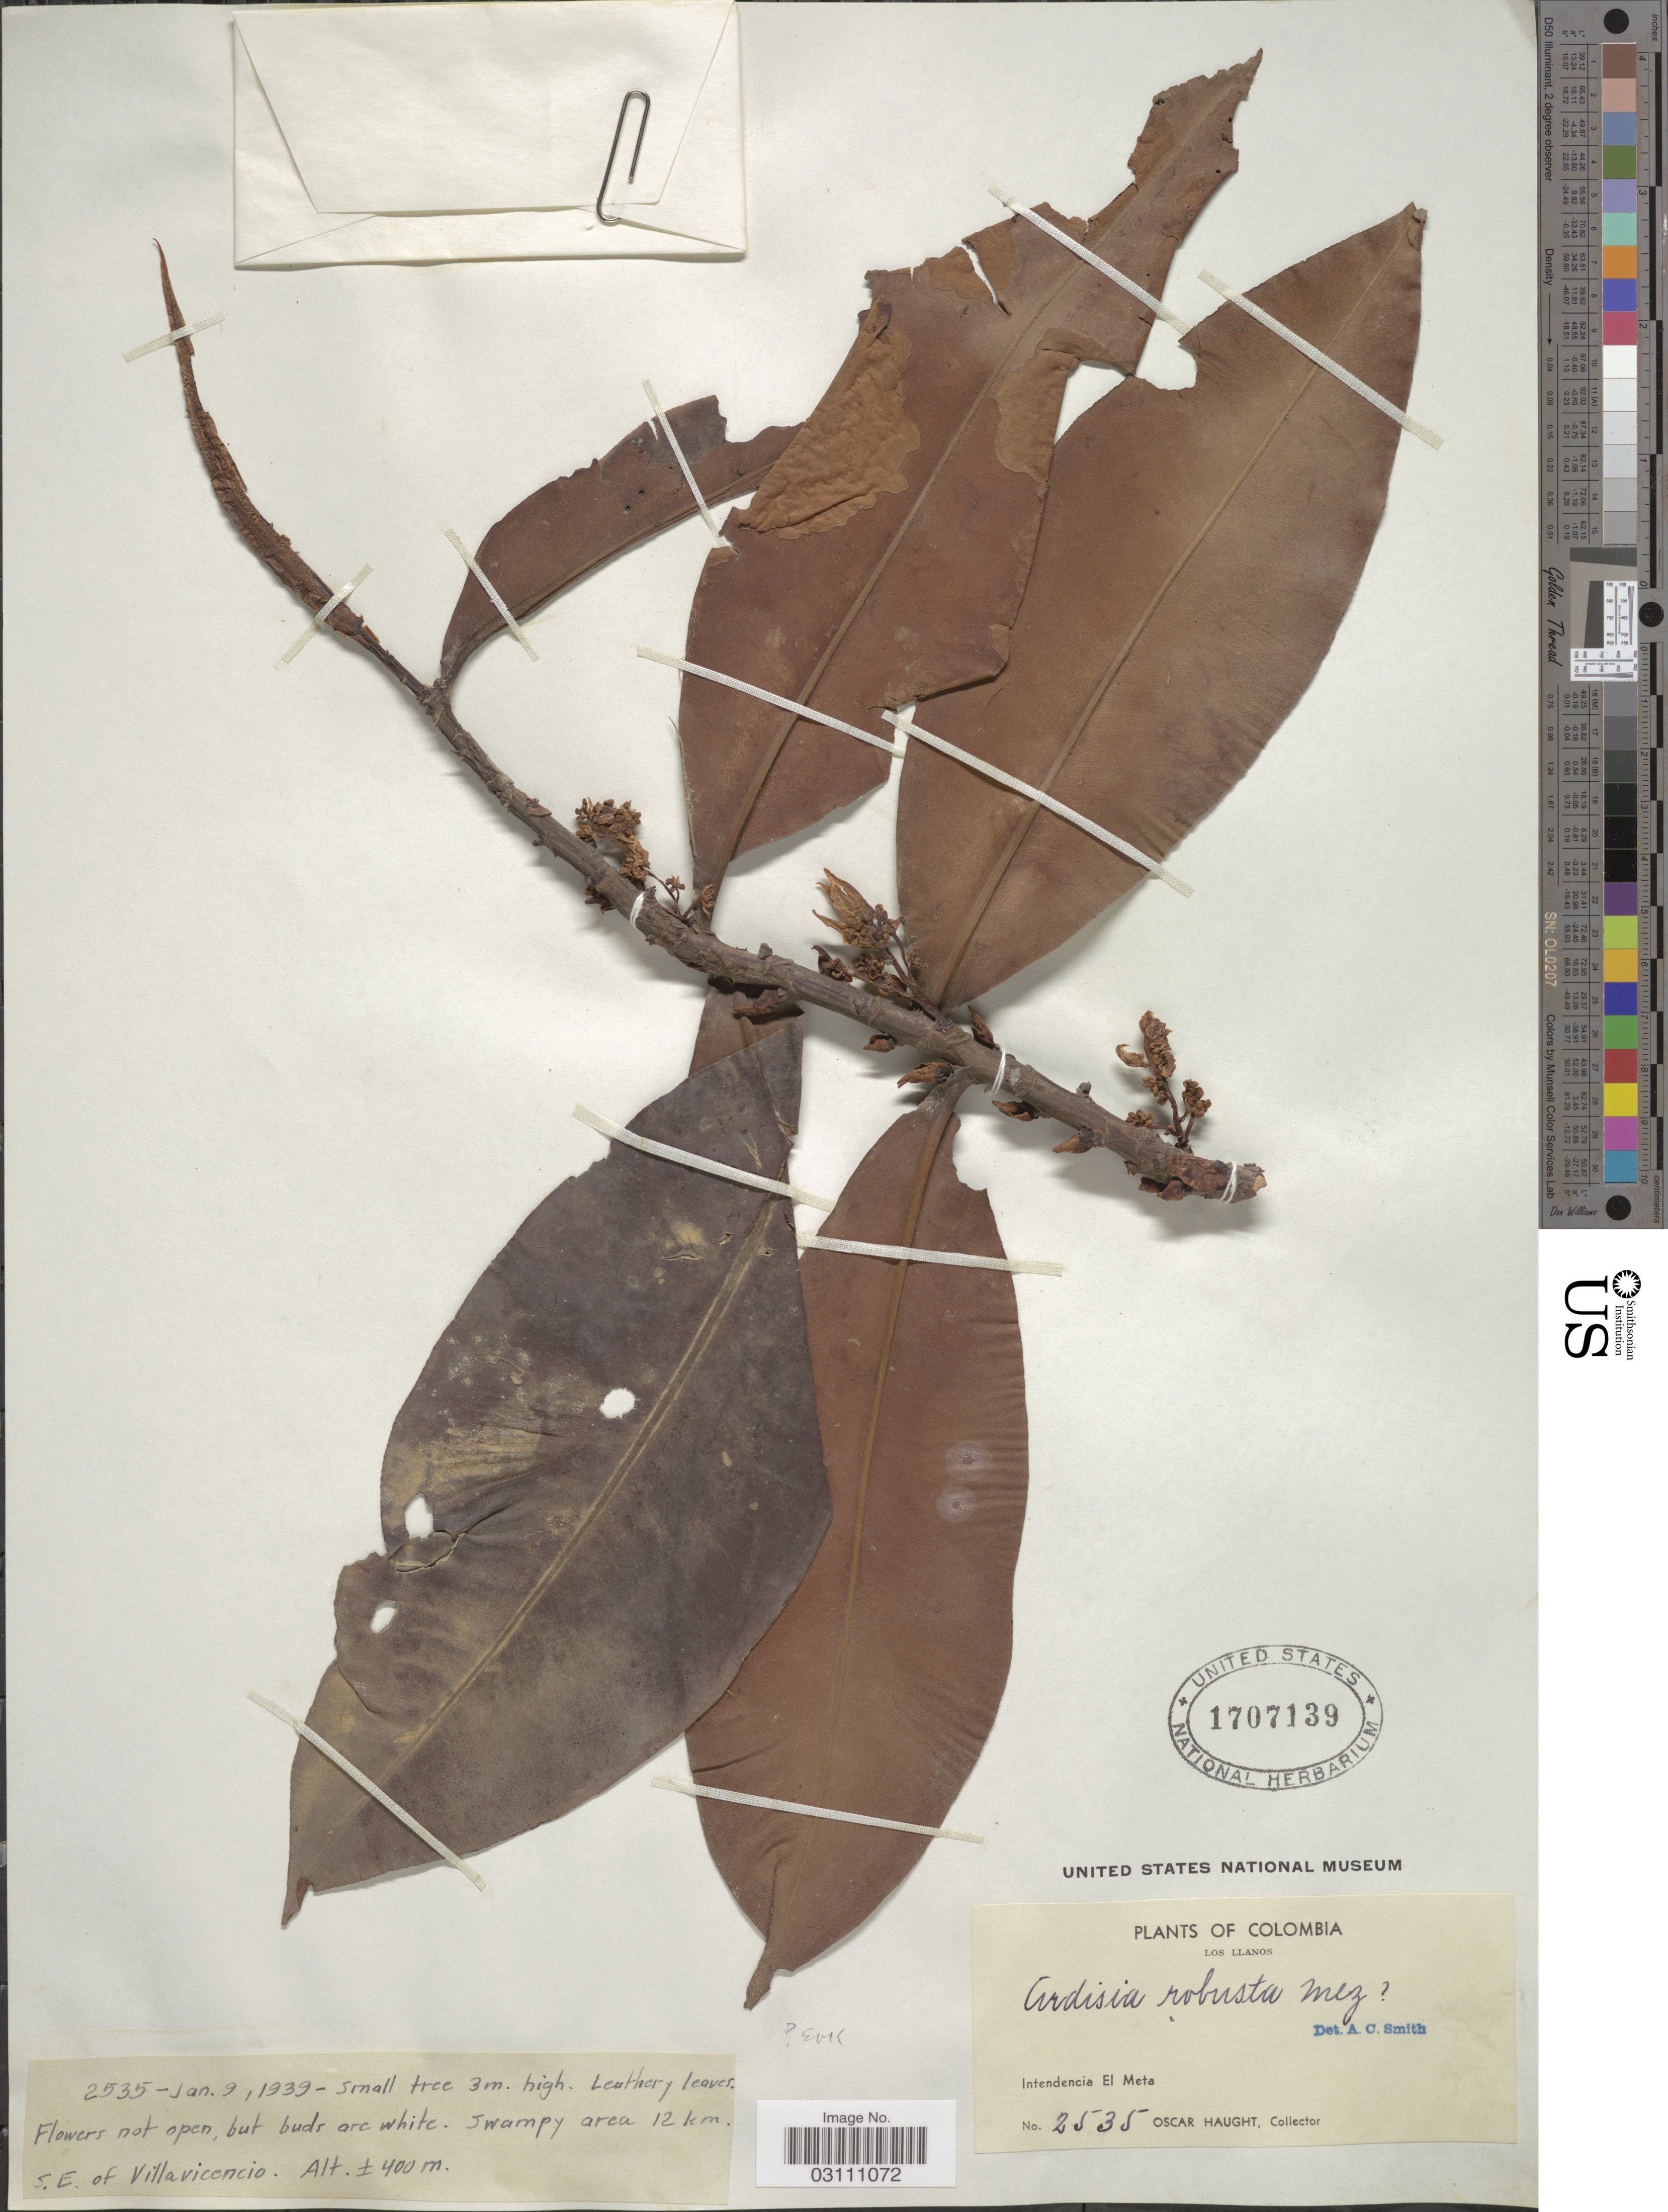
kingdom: Plantae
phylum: Tracheophyta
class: Magnoliopsida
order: Ericales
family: Primulaceae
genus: Ardisia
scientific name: Ardisia robusta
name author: Mez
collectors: O. Haught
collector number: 2535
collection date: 1939-01-09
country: Colombia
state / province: Meta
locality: Los Llanos. Intendencia del Meta. Swampy area 12 km. S.E. of Villavicencio.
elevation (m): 400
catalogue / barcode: US 1707139